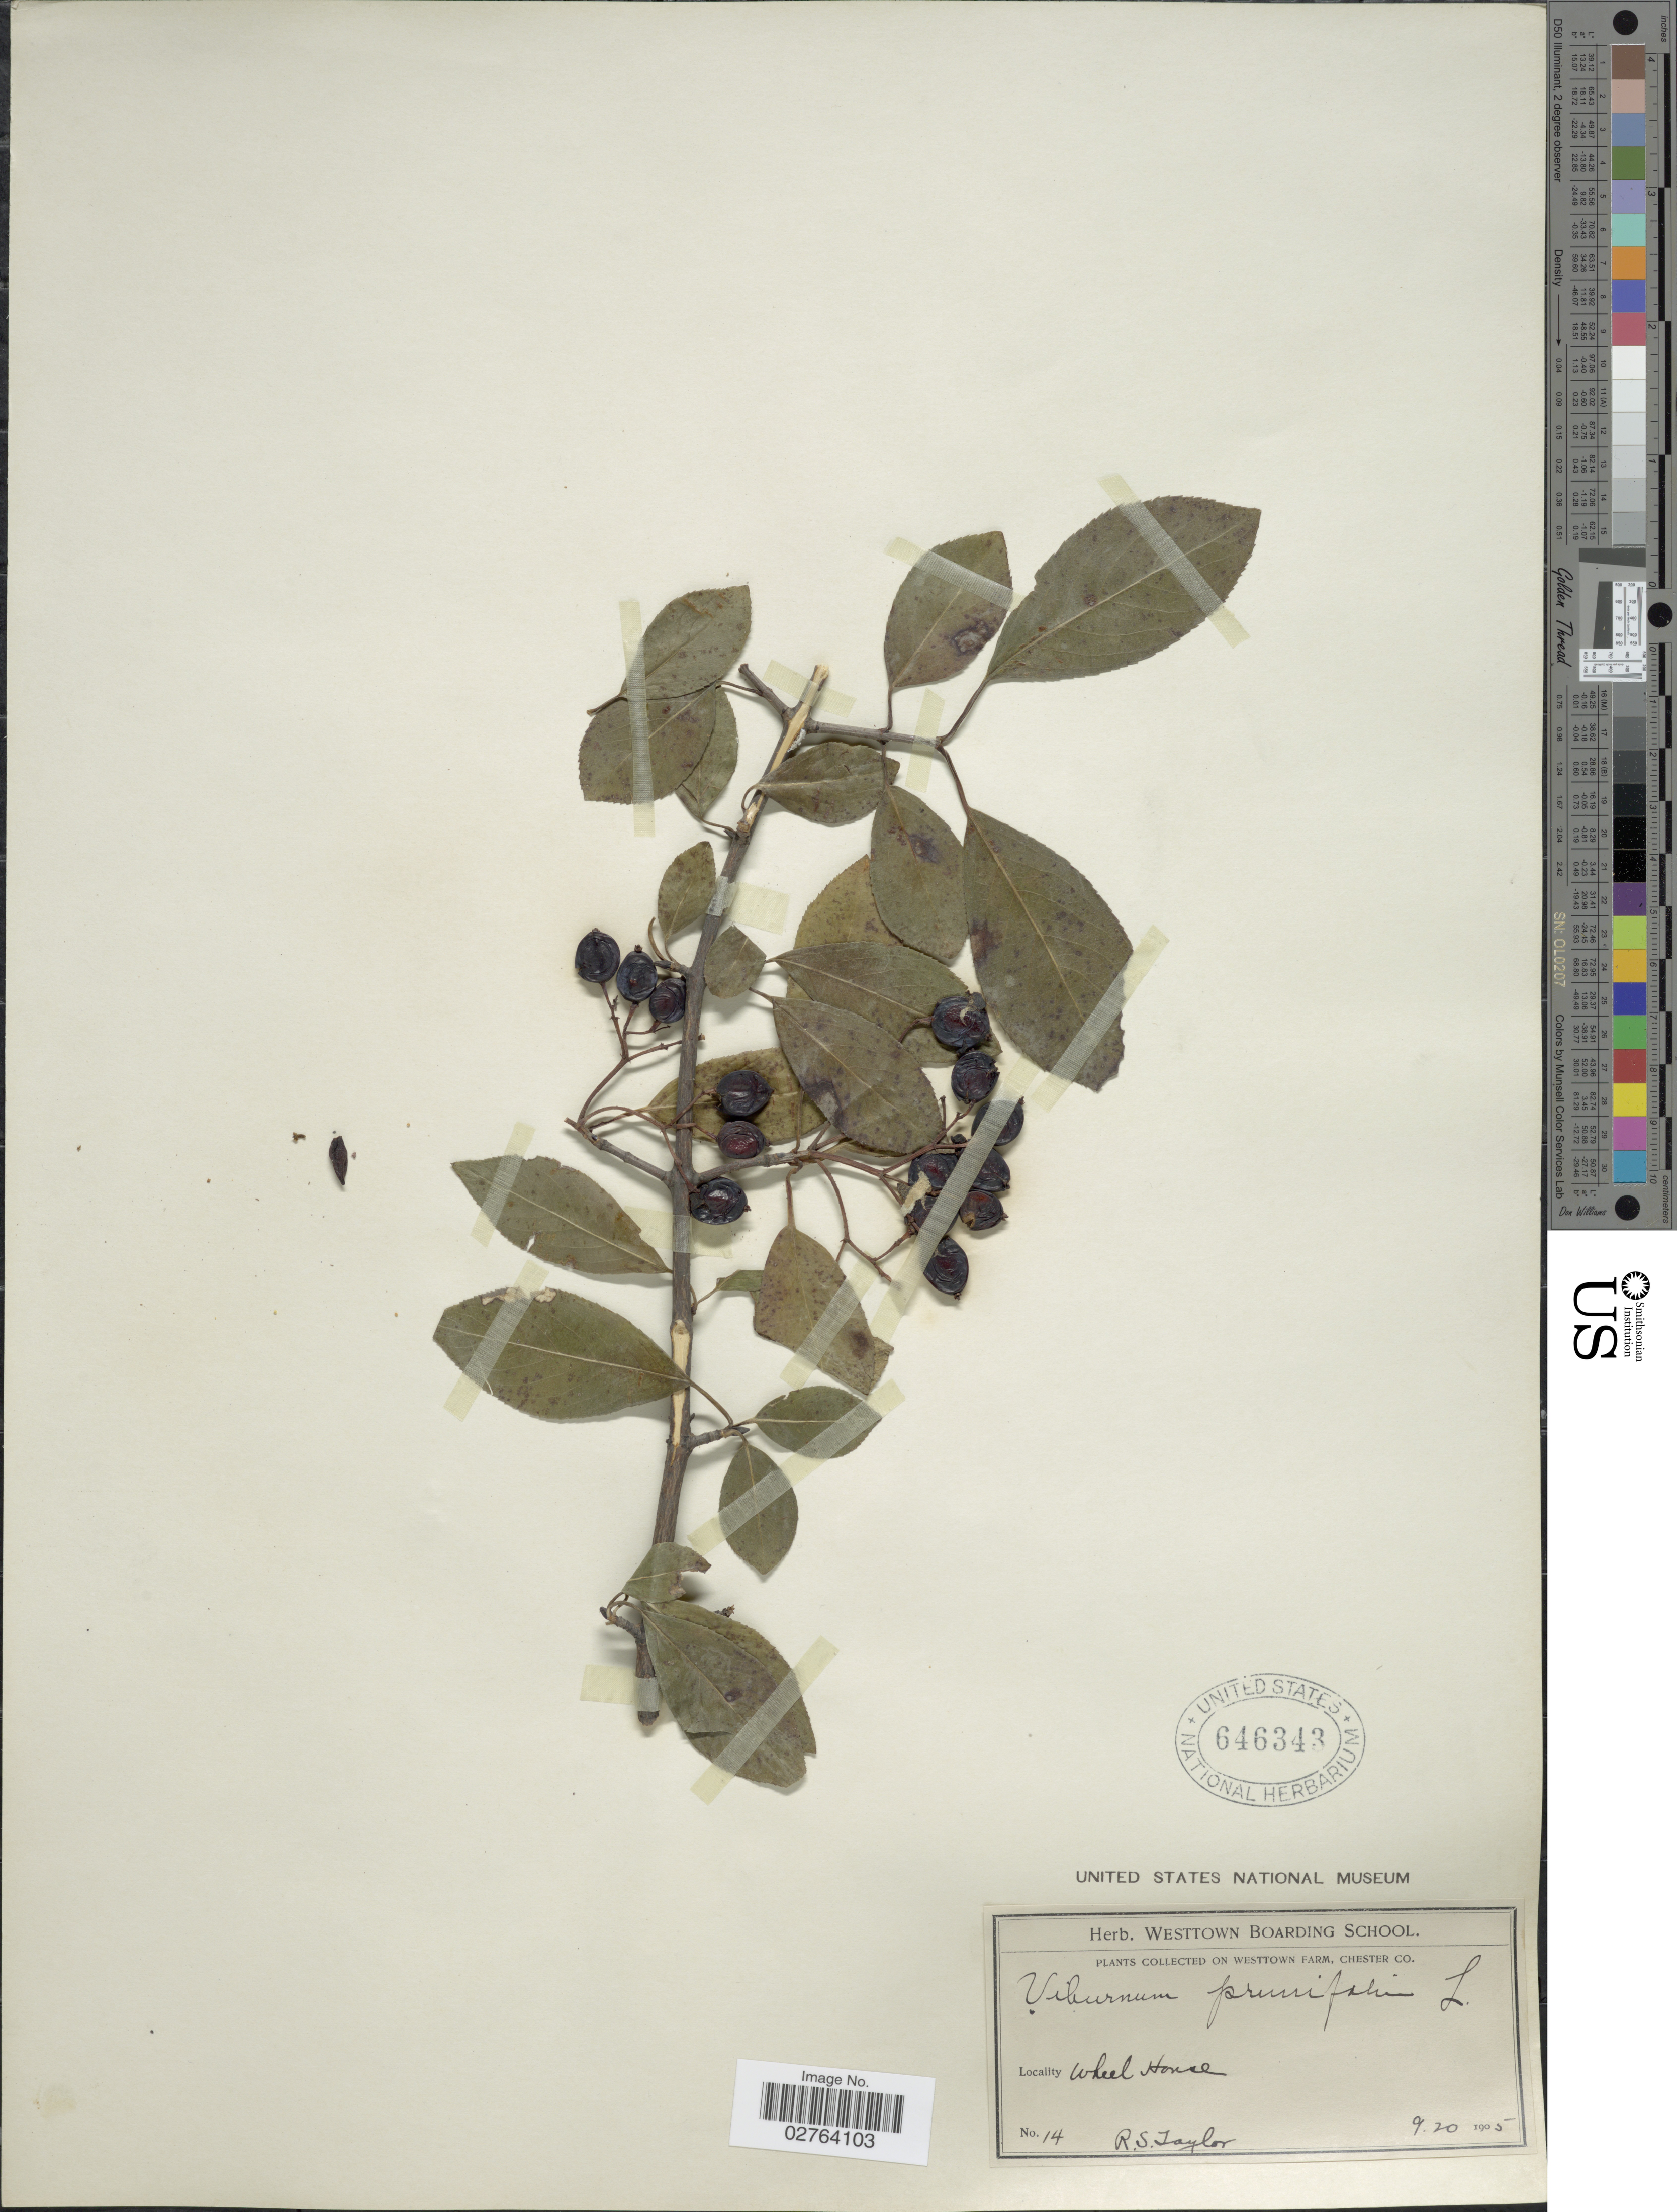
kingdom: Plantae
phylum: Tracheophyta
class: Magnoliopsida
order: Dipsacales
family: Viburnaceae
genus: Viburnum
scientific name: Viburnum prunifolium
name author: L.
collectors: R. Taylor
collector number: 14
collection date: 1905-09-20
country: United States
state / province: Pennsylvania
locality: On Westtown Farm, Chester Co. Wheel Horse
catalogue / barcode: US 646343